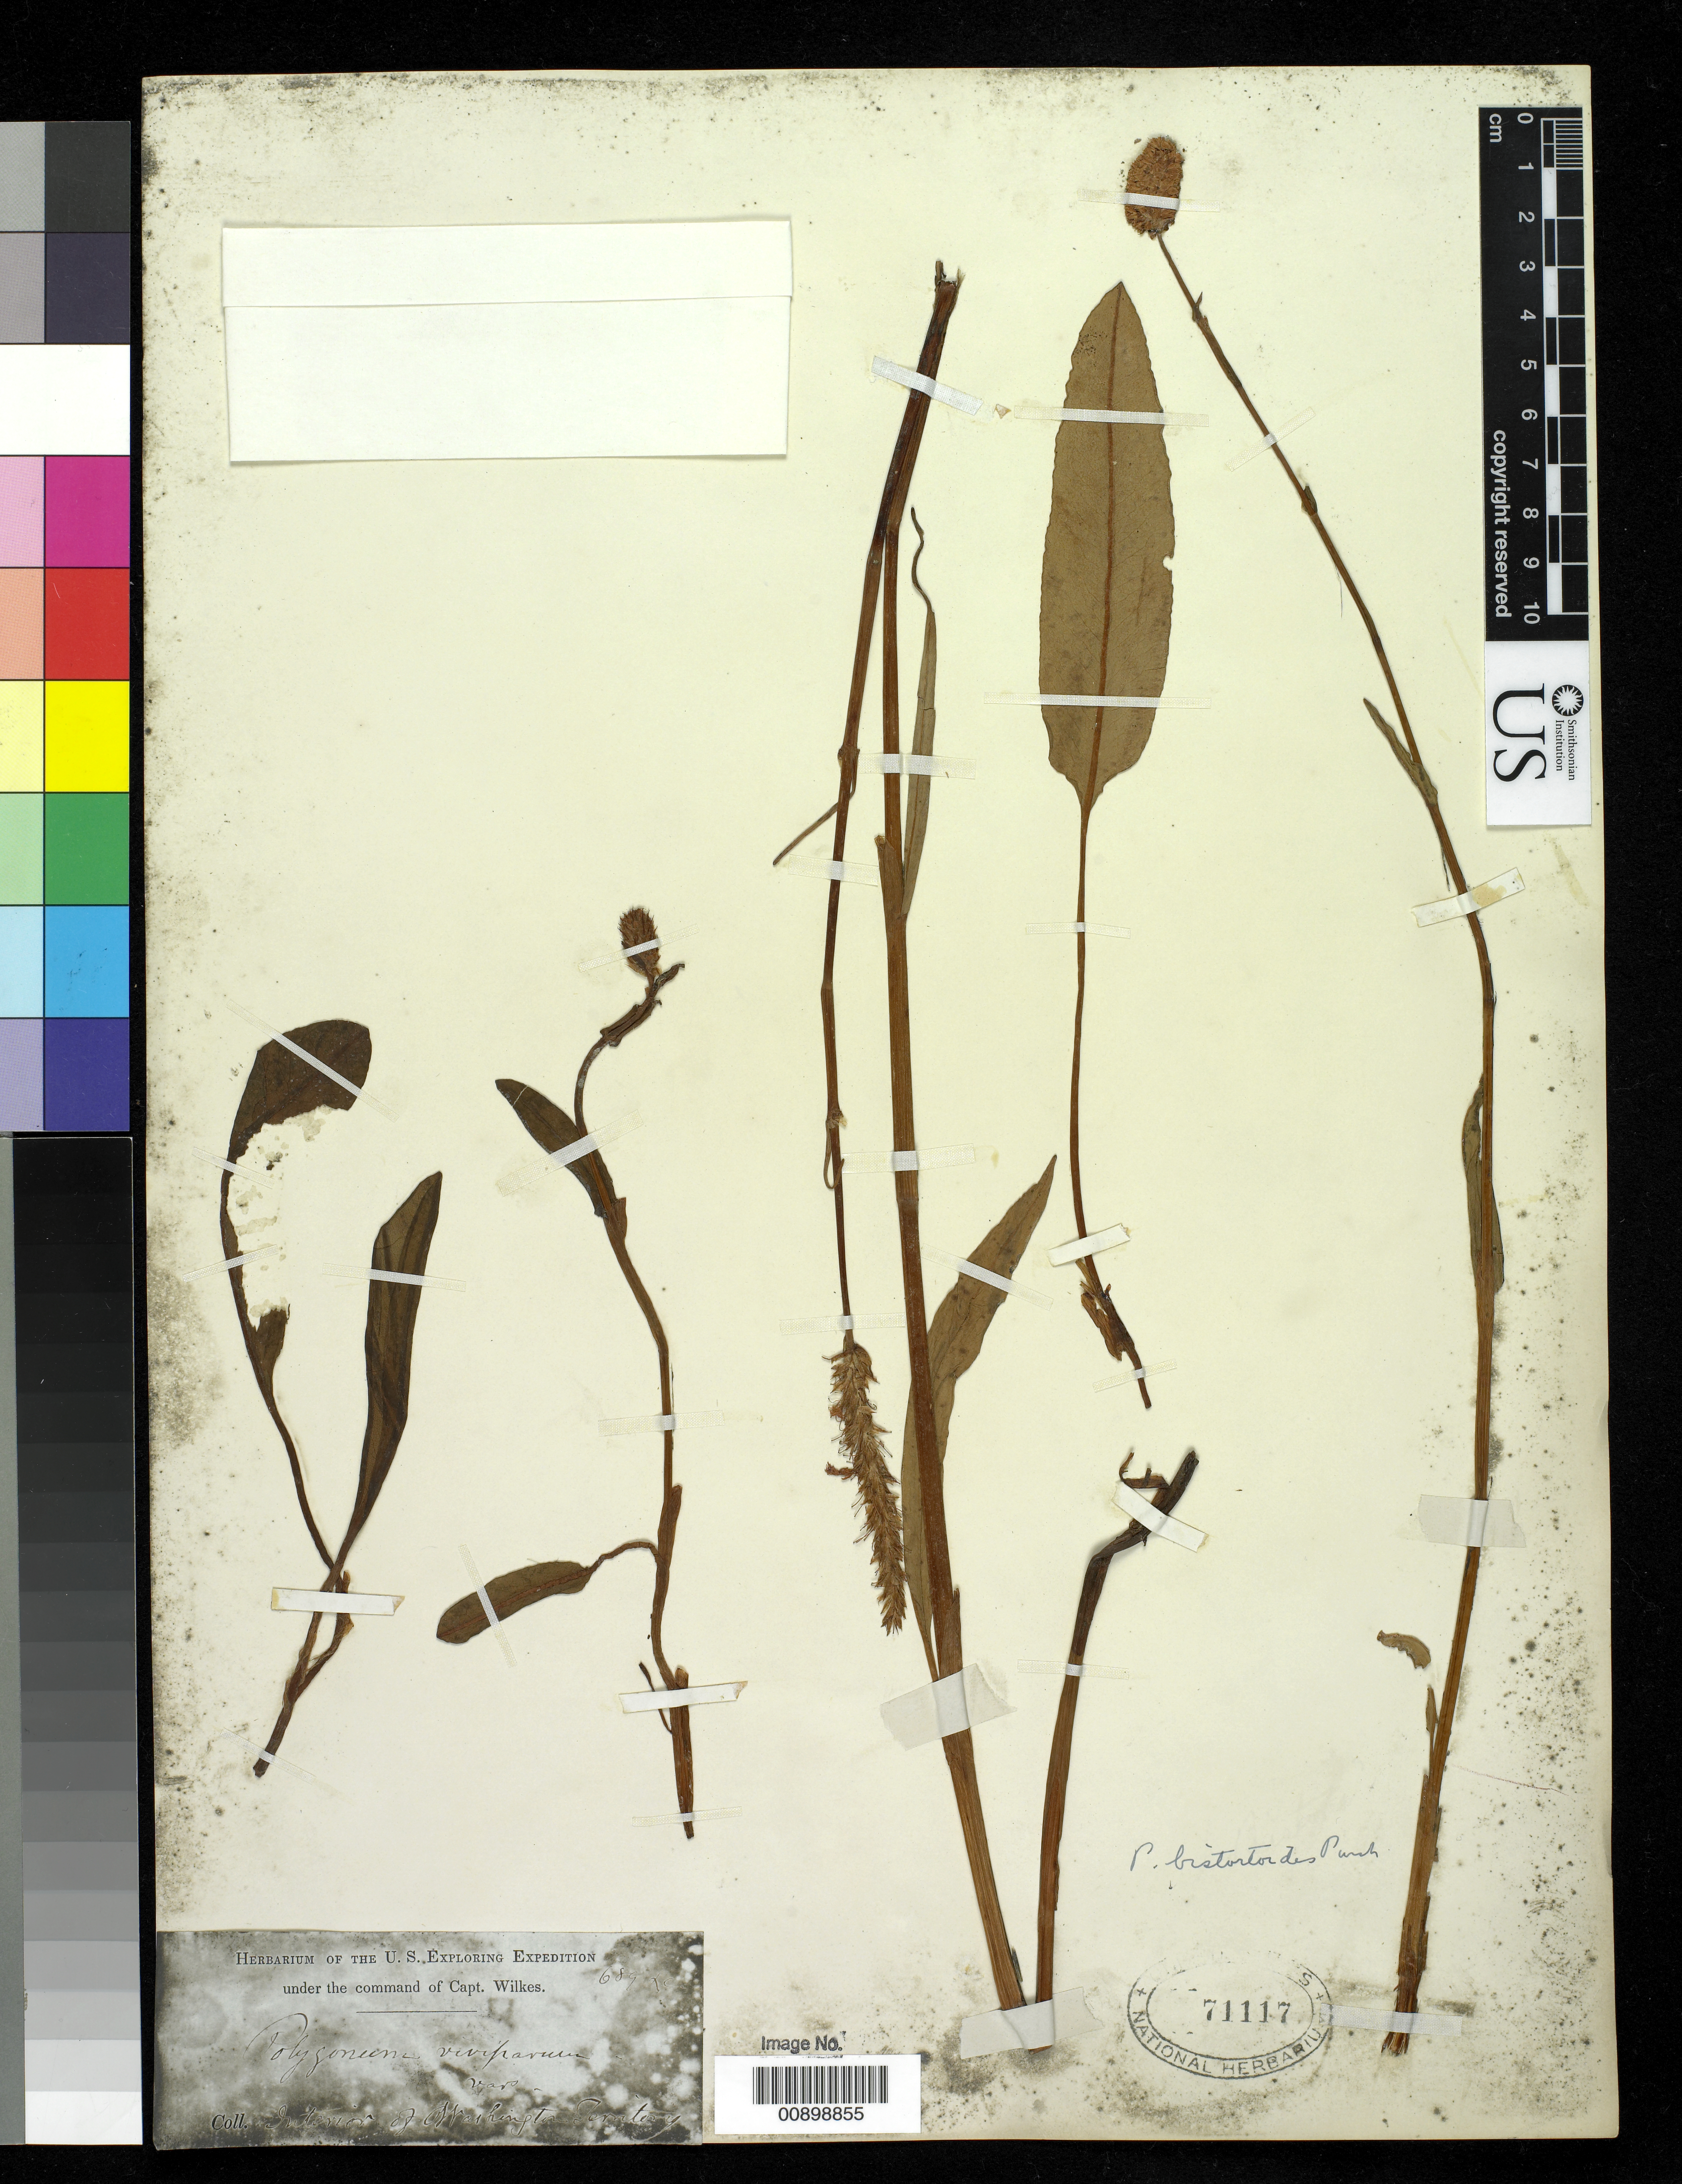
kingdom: Plantae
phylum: Tracheophyta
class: Magnoliopsida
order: Caryophyllales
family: Polygonaceae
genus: Bistorta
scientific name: Bistorta bistortoides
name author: (Pursh) Small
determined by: Strong, Mark T., (BOT), Smithsonian Institution - National Museum of Natural History (UNITED STATES)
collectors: Wilkes Explor. Exped.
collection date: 1838/1842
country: United States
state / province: Washington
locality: Interior of Washington Territory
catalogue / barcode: US 71117